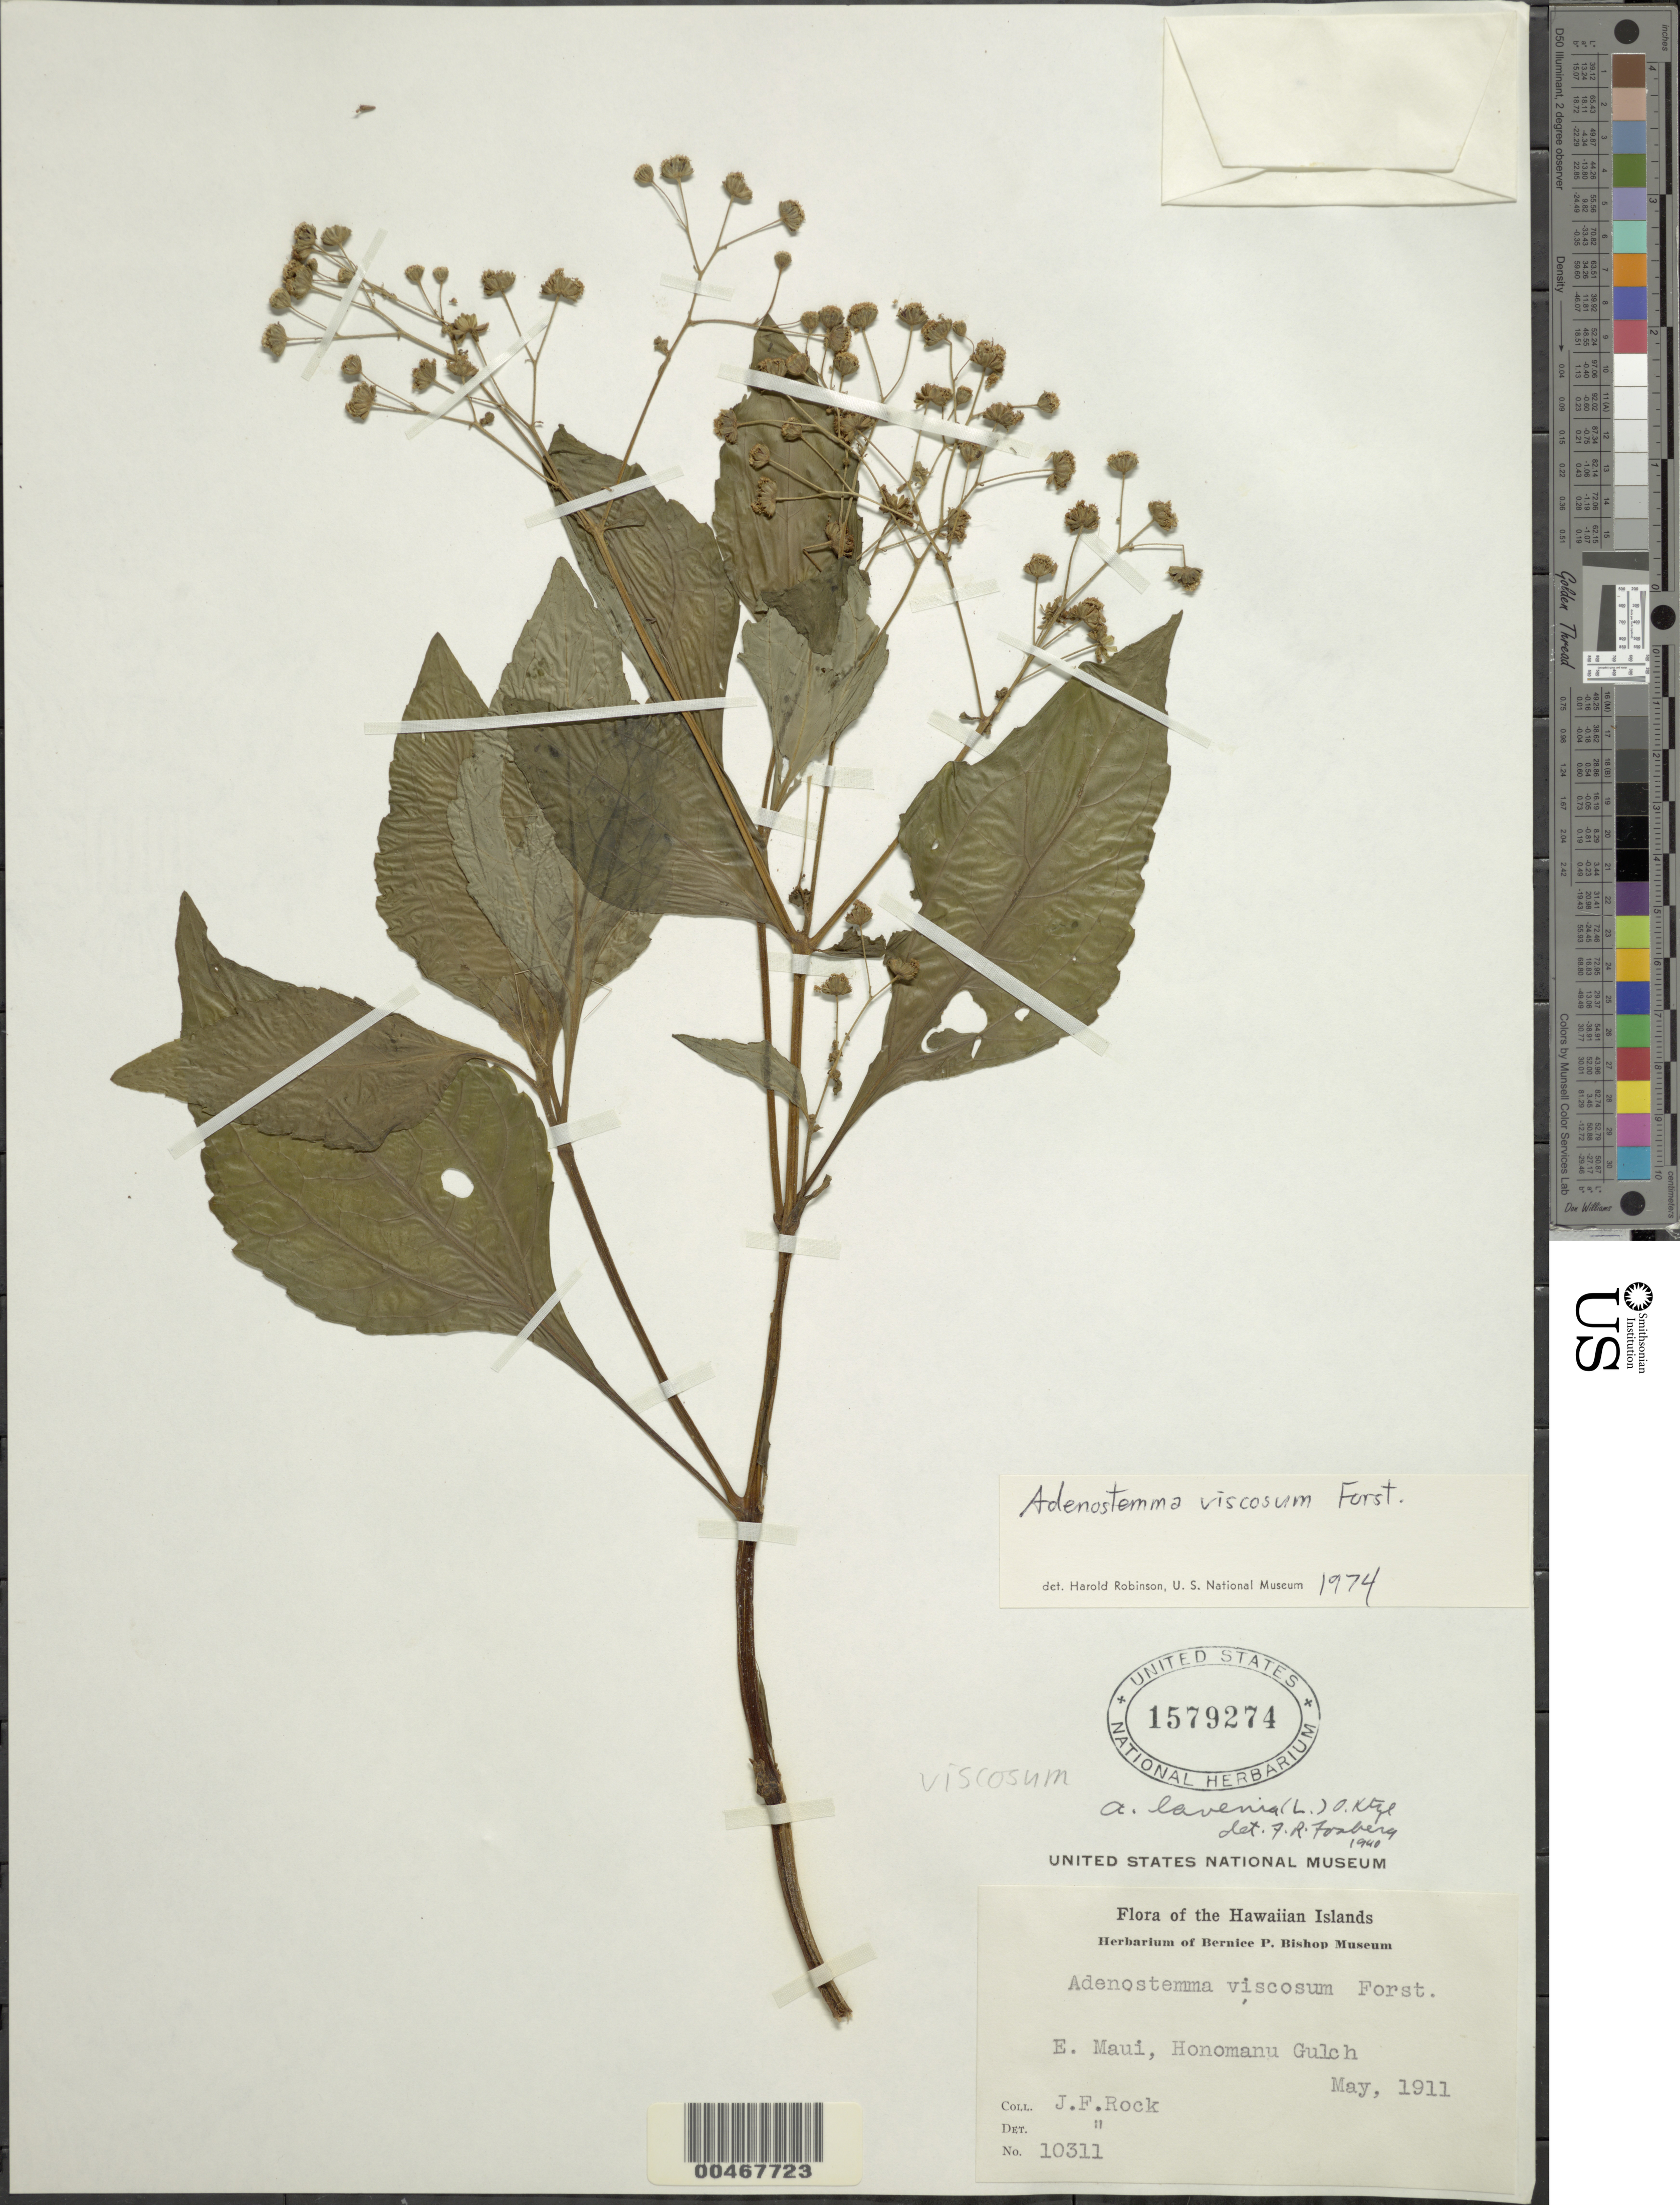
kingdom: Plantae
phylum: Tracheophyta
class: Magnoliopsida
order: Asterales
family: Asteraceae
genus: Adenostemma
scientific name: Adenostemma viscosum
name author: J.R. Forst. & G. Forst.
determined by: Robinson, Harold E., (US)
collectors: J. F. Rock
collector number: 10311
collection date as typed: May 1911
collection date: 1911-05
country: United States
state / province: Hawaii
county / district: Maui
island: Maui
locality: East Maui, Honomanu Gulch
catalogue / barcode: US 1579274